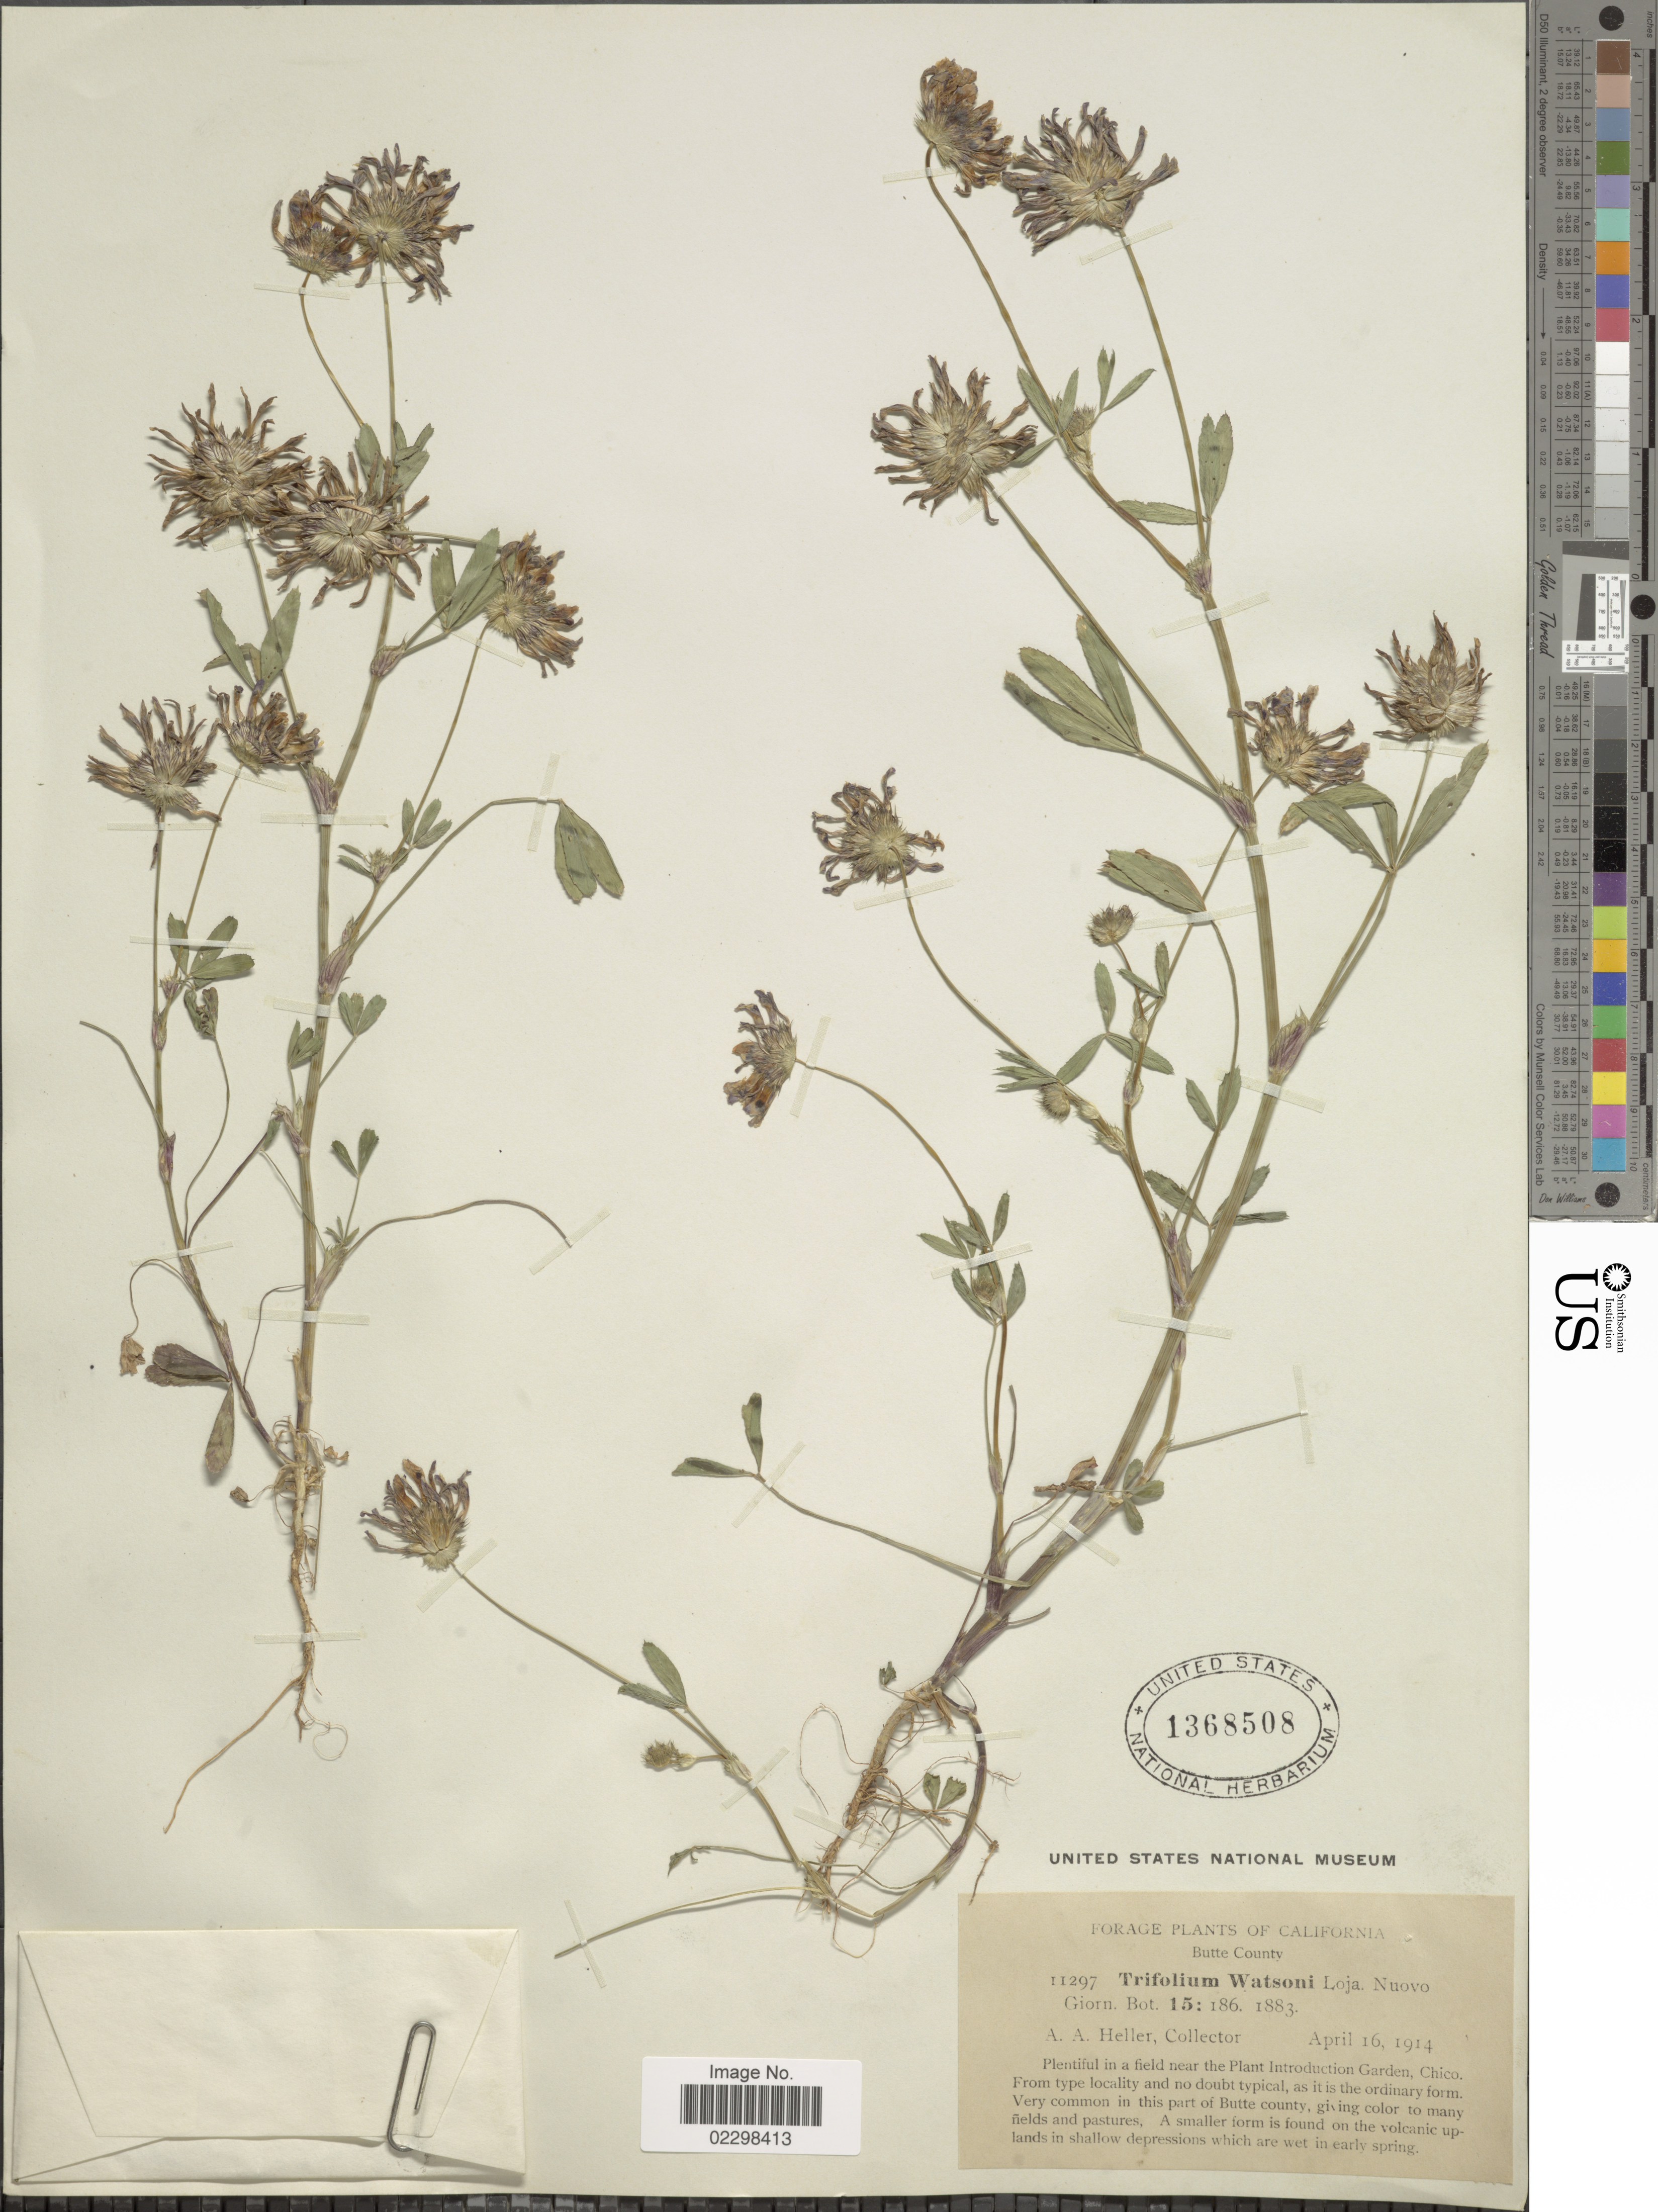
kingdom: Plantae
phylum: Tracheophyta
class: Magnoliopsida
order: Fabales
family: Fabaceae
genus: Trifolium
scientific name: Trifolium tridentatum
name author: Lindl.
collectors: A. A. Heller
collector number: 11297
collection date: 1914-04-16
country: United States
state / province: California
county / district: Butte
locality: Butte County, Near the Plant Introduction Garden Chico.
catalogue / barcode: US 1368508